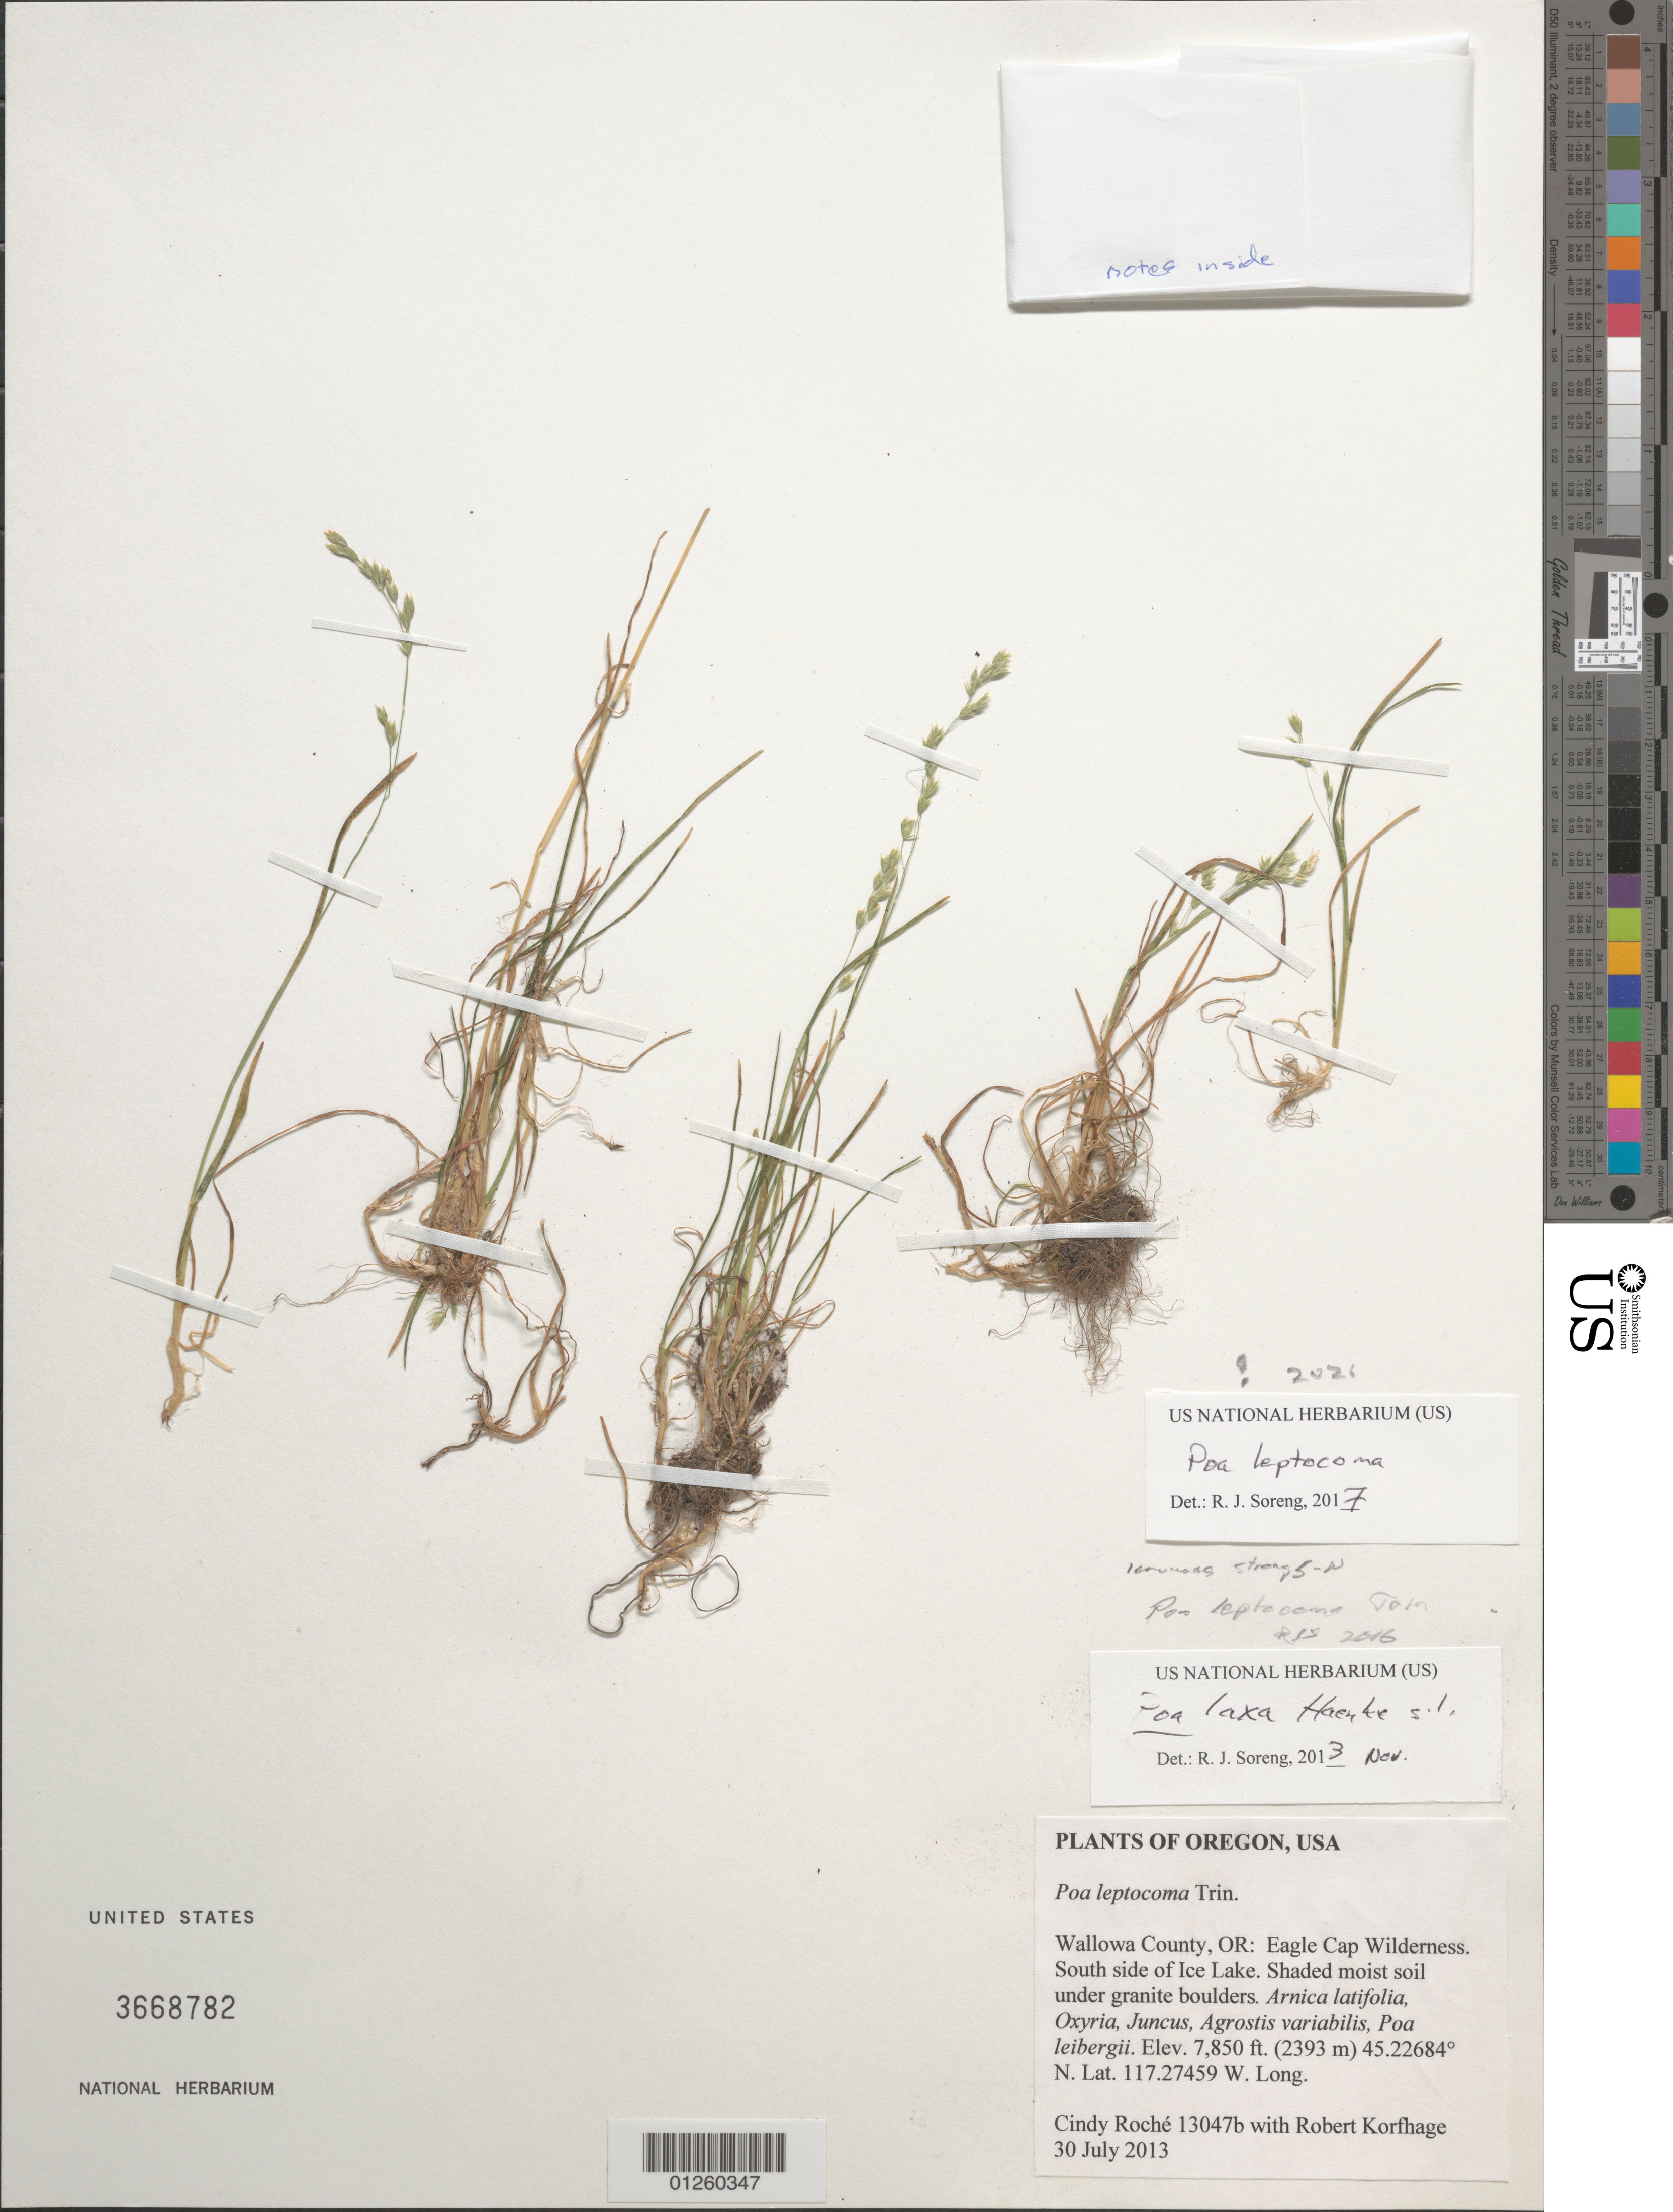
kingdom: Plantae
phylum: Tracheophyta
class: Liliopsida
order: Poales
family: Poaceae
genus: Poa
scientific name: Poa leptocoma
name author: Trin.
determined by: Soreng, Robert J., Research Associate (BOT), Smithsonian Institution - National Museum of Natural History (UNITED STATES)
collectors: C. Roché & R. Korfhage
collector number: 13047-b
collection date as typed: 2013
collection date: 2013-07-30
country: United States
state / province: Oregon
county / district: Wallowa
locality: Eagle Cap Wilderness, Sth side of Ice Lake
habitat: Alpine, shaded moist soil under granite boulders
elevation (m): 2393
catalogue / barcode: US 3668782